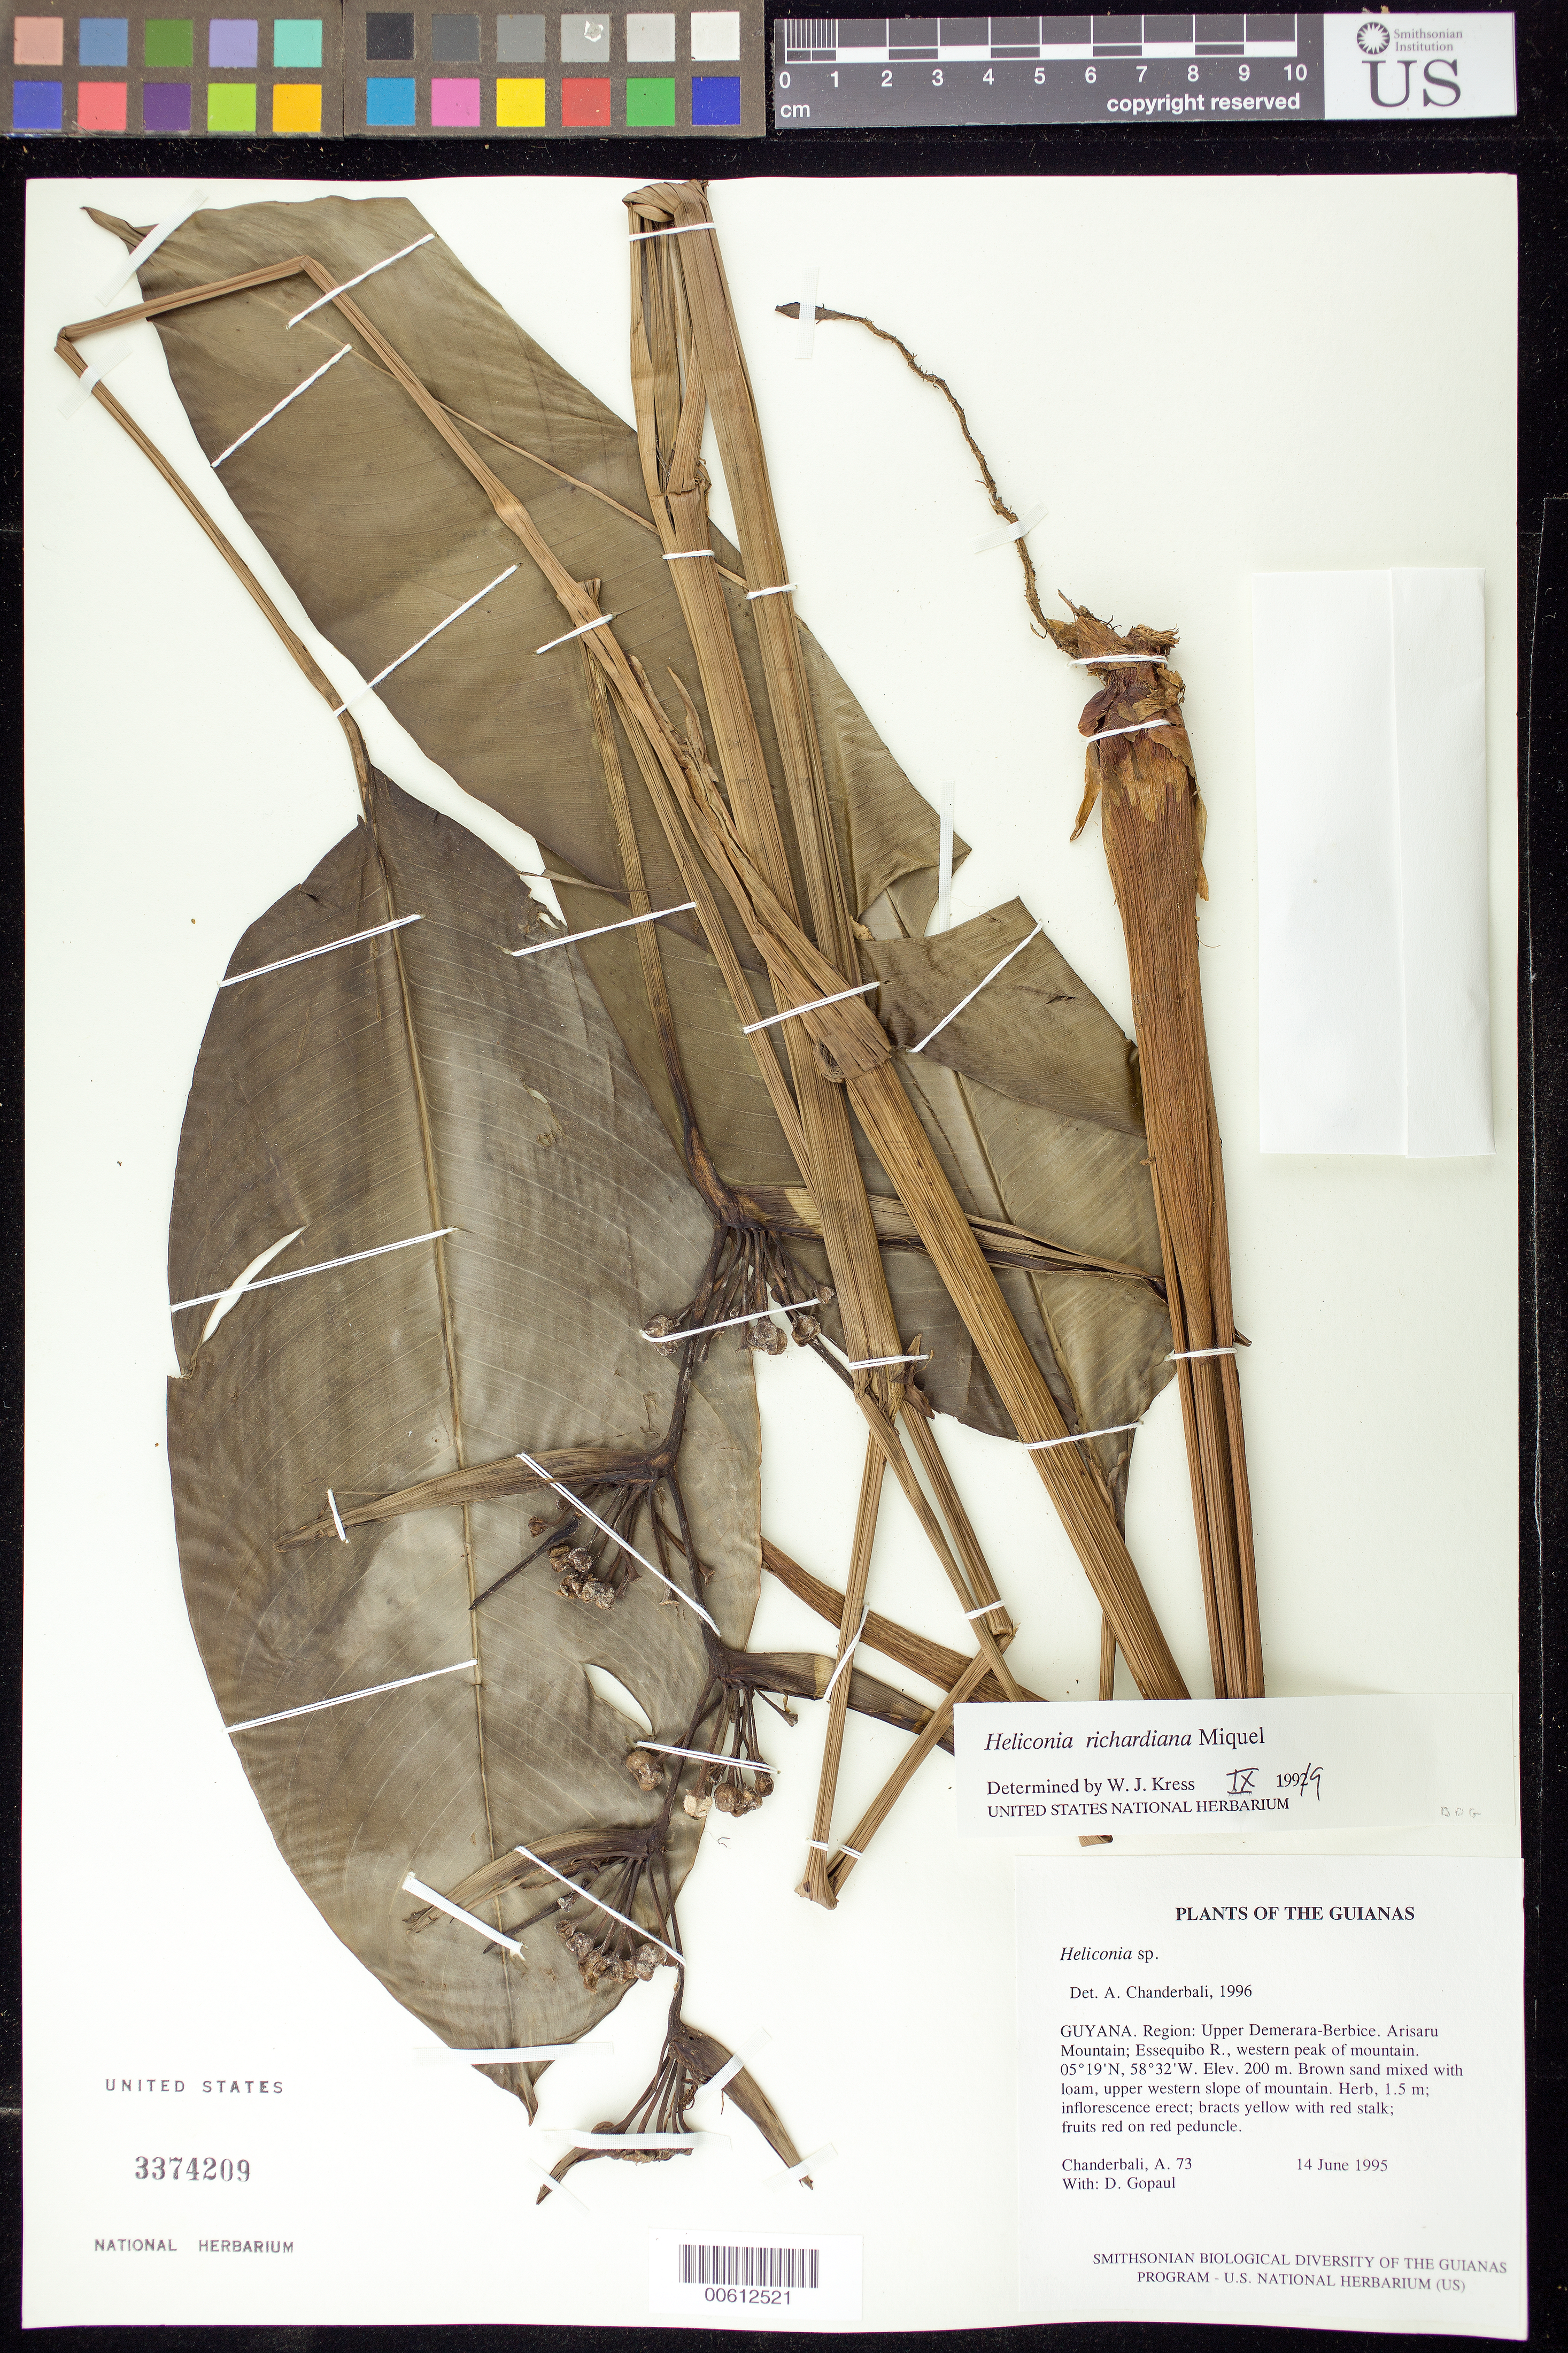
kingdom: Plantae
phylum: Tracheophyta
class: Liliopsida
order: Zingiberales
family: Heliconiaceae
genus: Heliconia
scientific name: Heliconia richardiana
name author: Miq.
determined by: Kress, W. J., (US), Smithsonian Institution - National Museum of Natural History (UNITED STATES)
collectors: A. S. Chanderbali & D. Gopaul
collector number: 0073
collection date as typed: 14 June 1995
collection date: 1995-06-14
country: Guyana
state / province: U. Demerara-Berbice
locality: Arisaru Mountain; Essequibo R., western peak of mountain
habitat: Brown sand mixed with loam, upper western slope of mountain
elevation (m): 200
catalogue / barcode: US 3374209